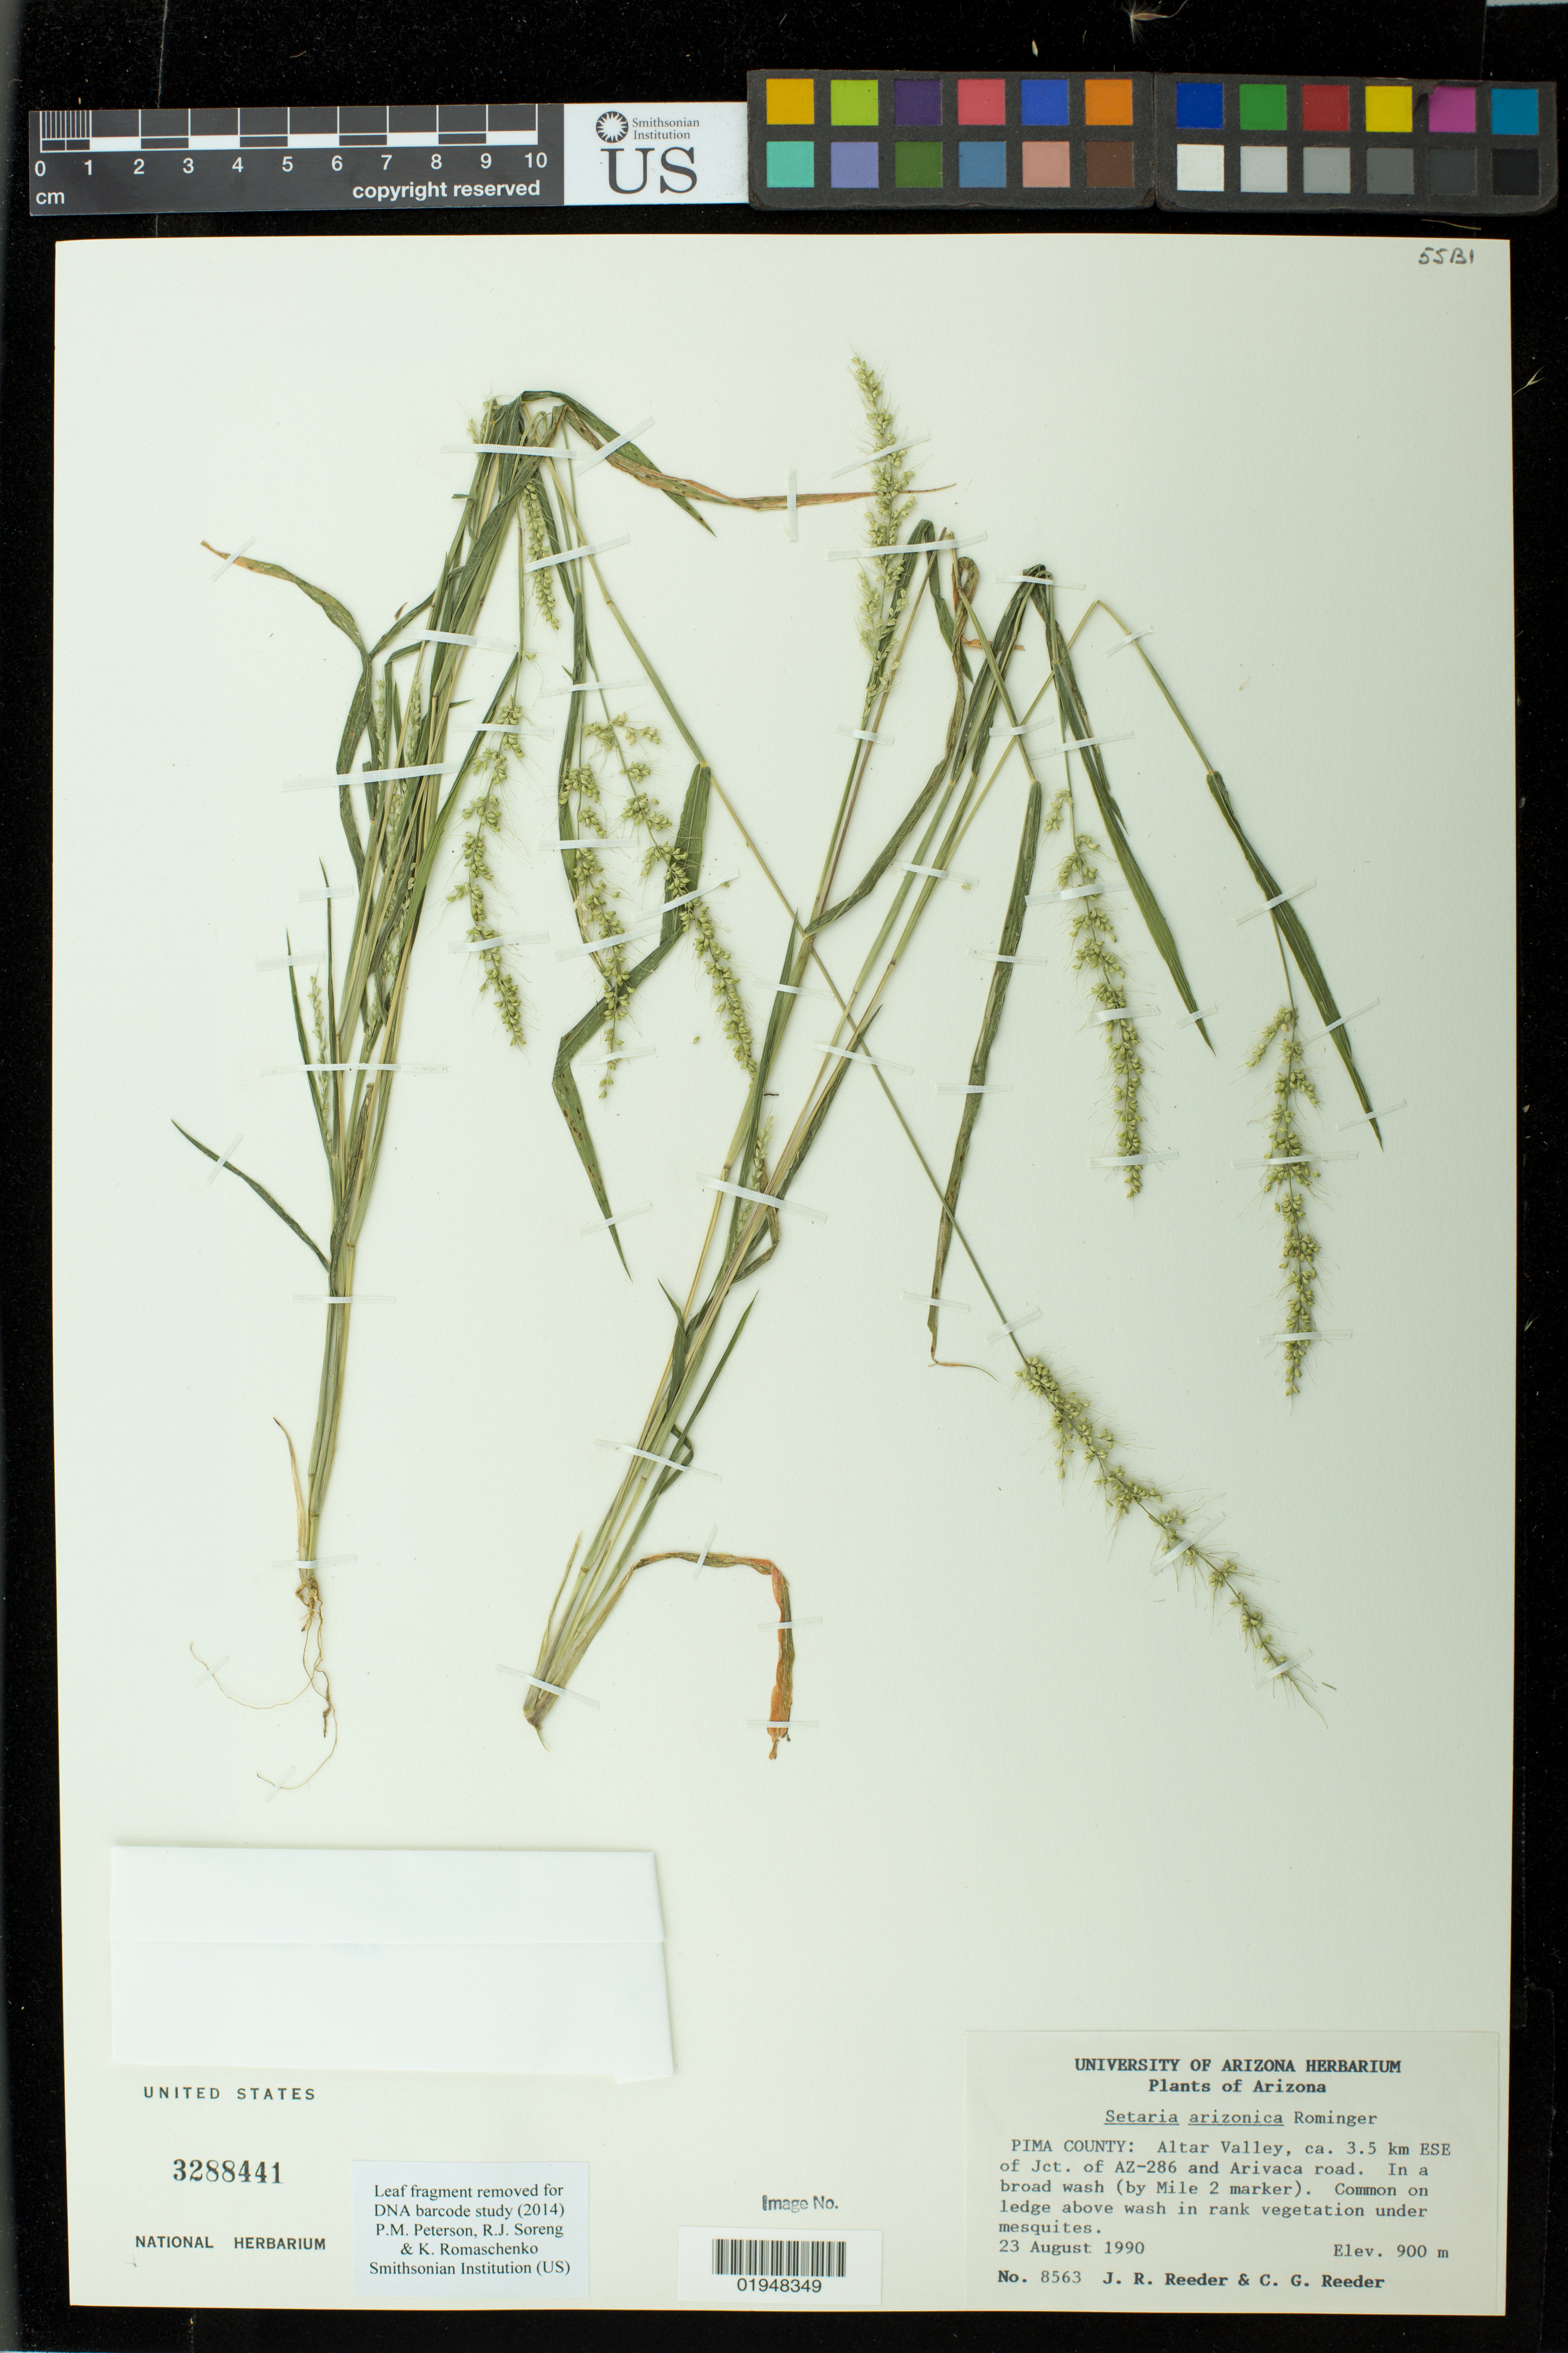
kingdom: Plantae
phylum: Tracheophyta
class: Liliopsida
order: Poales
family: Poaceae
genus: Setaria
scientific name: Setaria arizonica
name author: Rominger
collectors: J. R. Reeder & C. G. Reeder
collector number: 8563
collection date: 1990-08-23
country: United States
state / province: Arizona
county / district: Pima County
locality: Altar Valley, ca. 3.5 km ESE of Jct. of AZ-286 and Arivaca road (by Mile 2 marker).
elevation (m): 900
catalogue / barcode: US 3288441